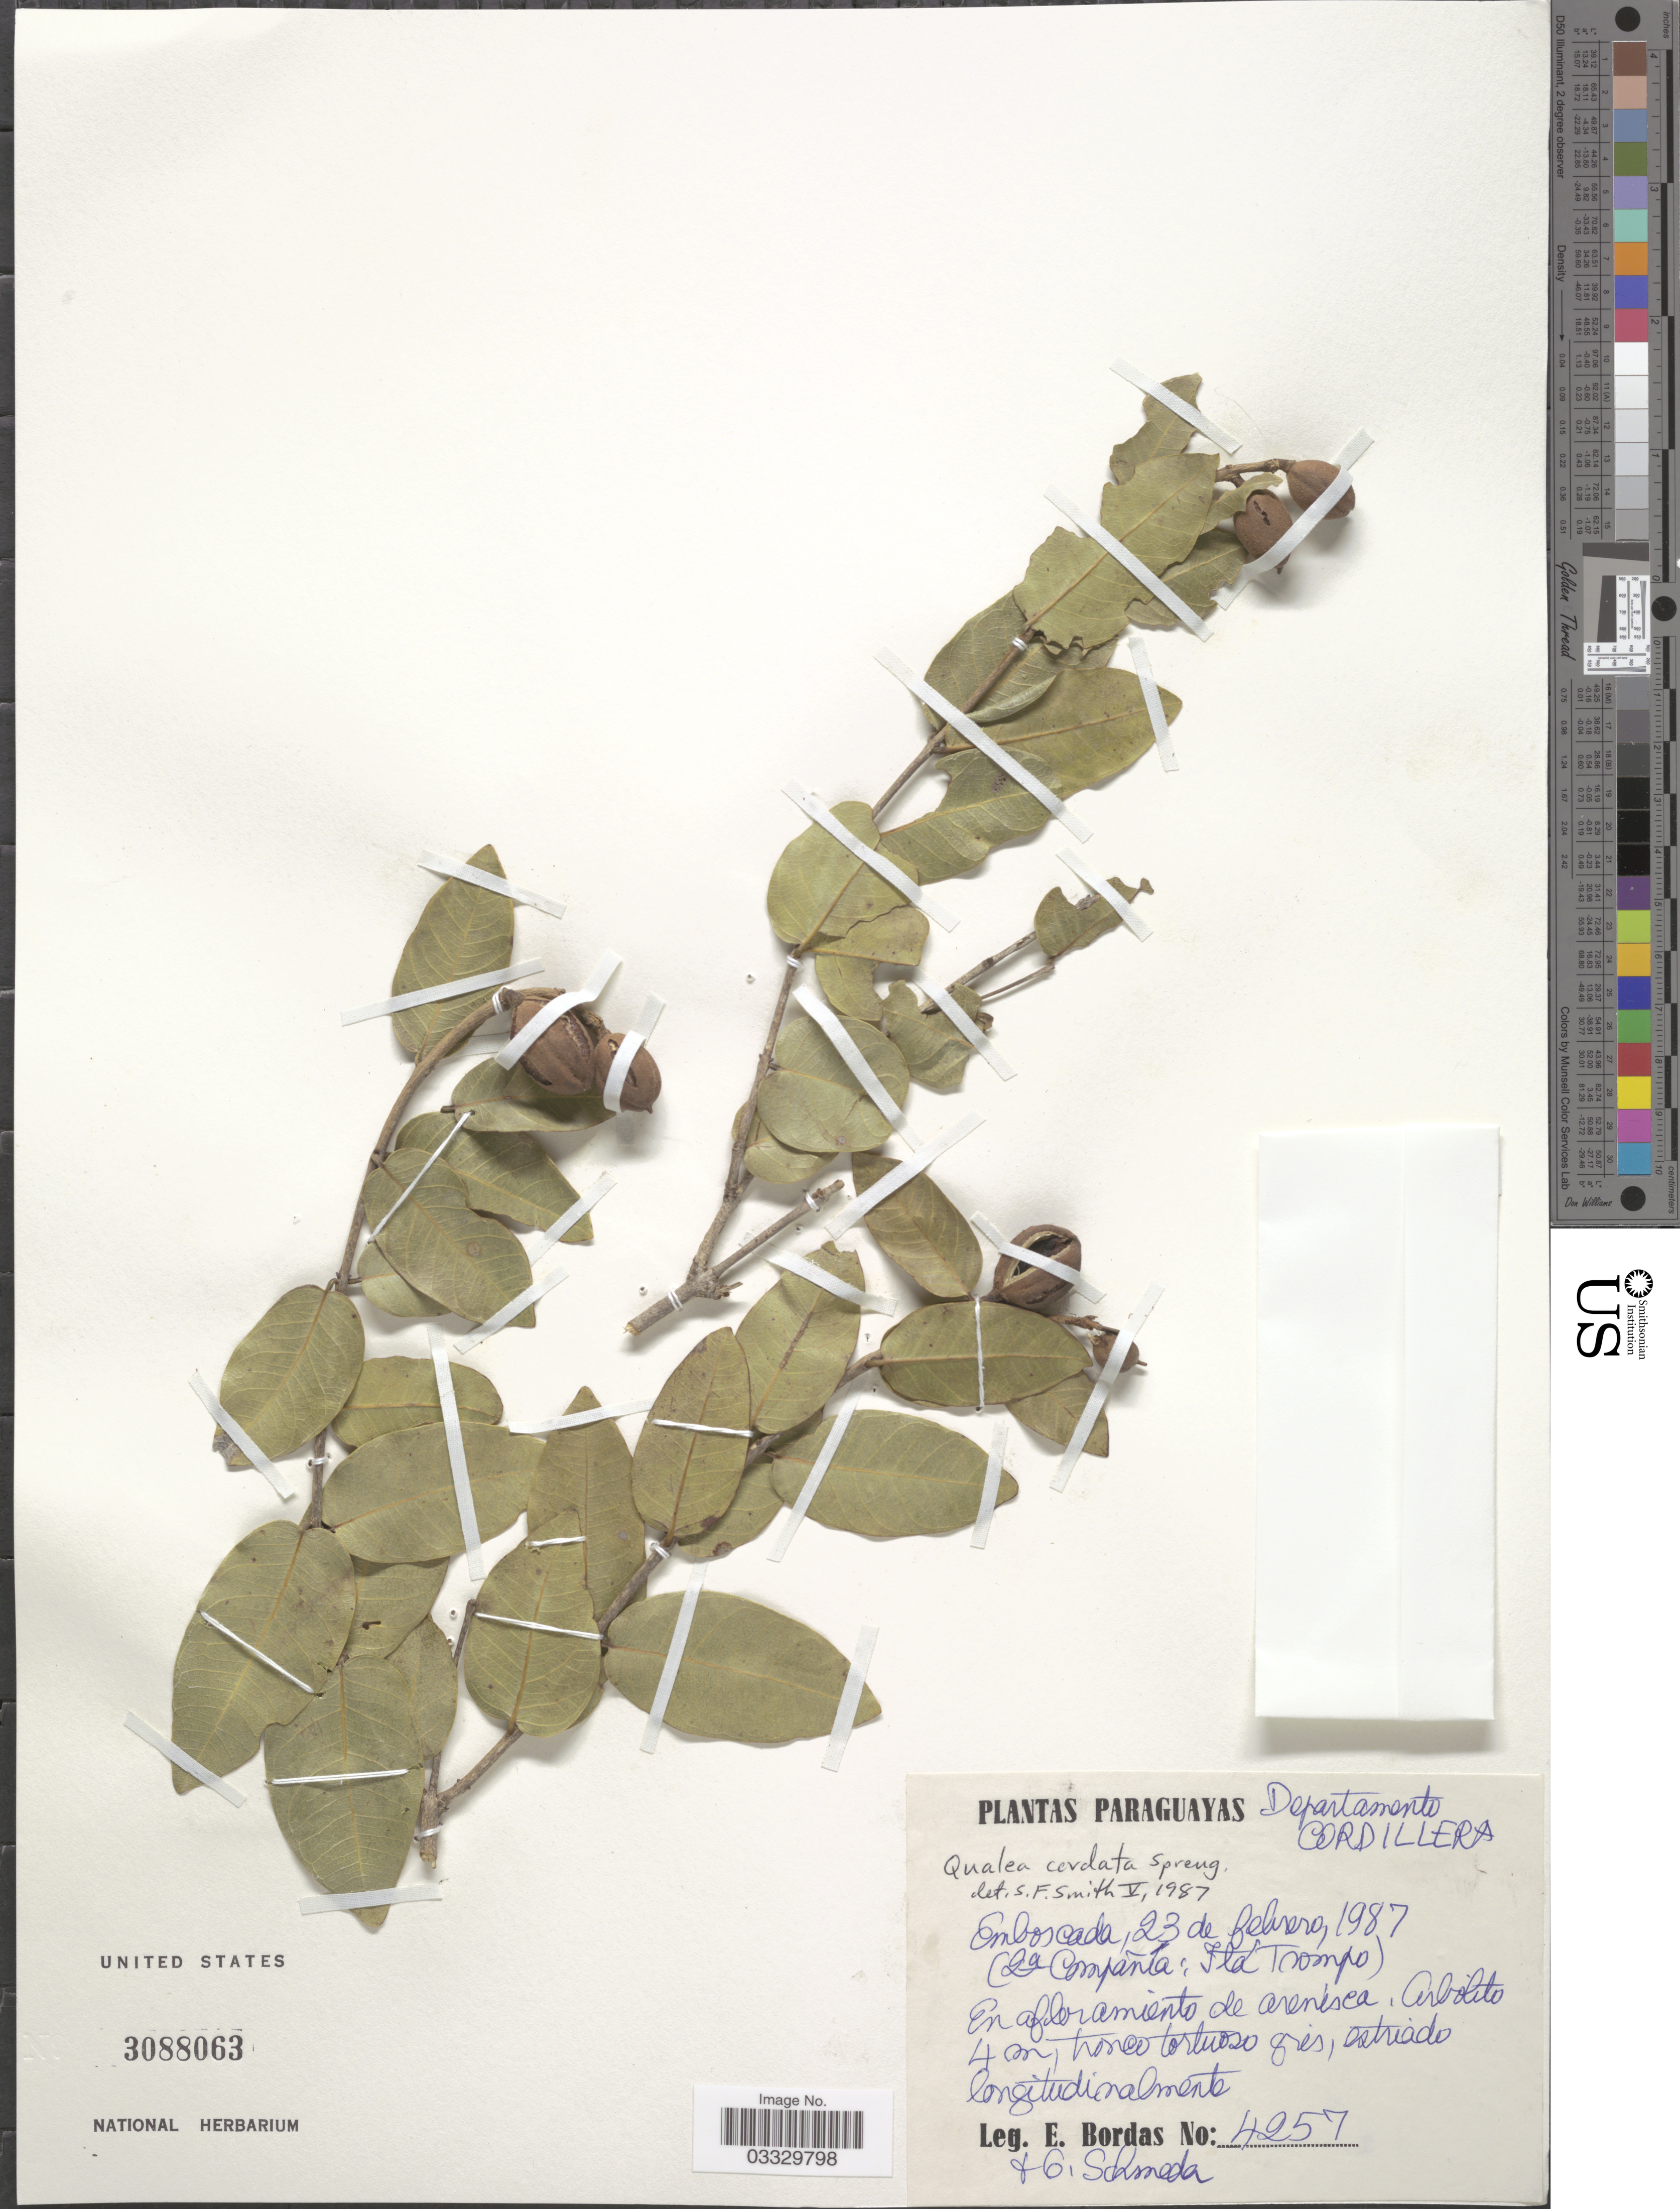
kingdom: Plantae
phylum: Tracheophyta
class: Magnoliopsida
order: Myrtales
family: Vochysiaceae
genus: Qualea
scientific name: Qualea cordata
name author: Spreng.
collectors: E. Bordas & G. Schmeda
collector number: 4257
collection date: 1987-02-23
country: Paraguay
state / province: Cordillera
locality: Departamento Cordillera. Emboscada (La Compañía: Itd Trompo).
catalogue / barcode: US 3088063